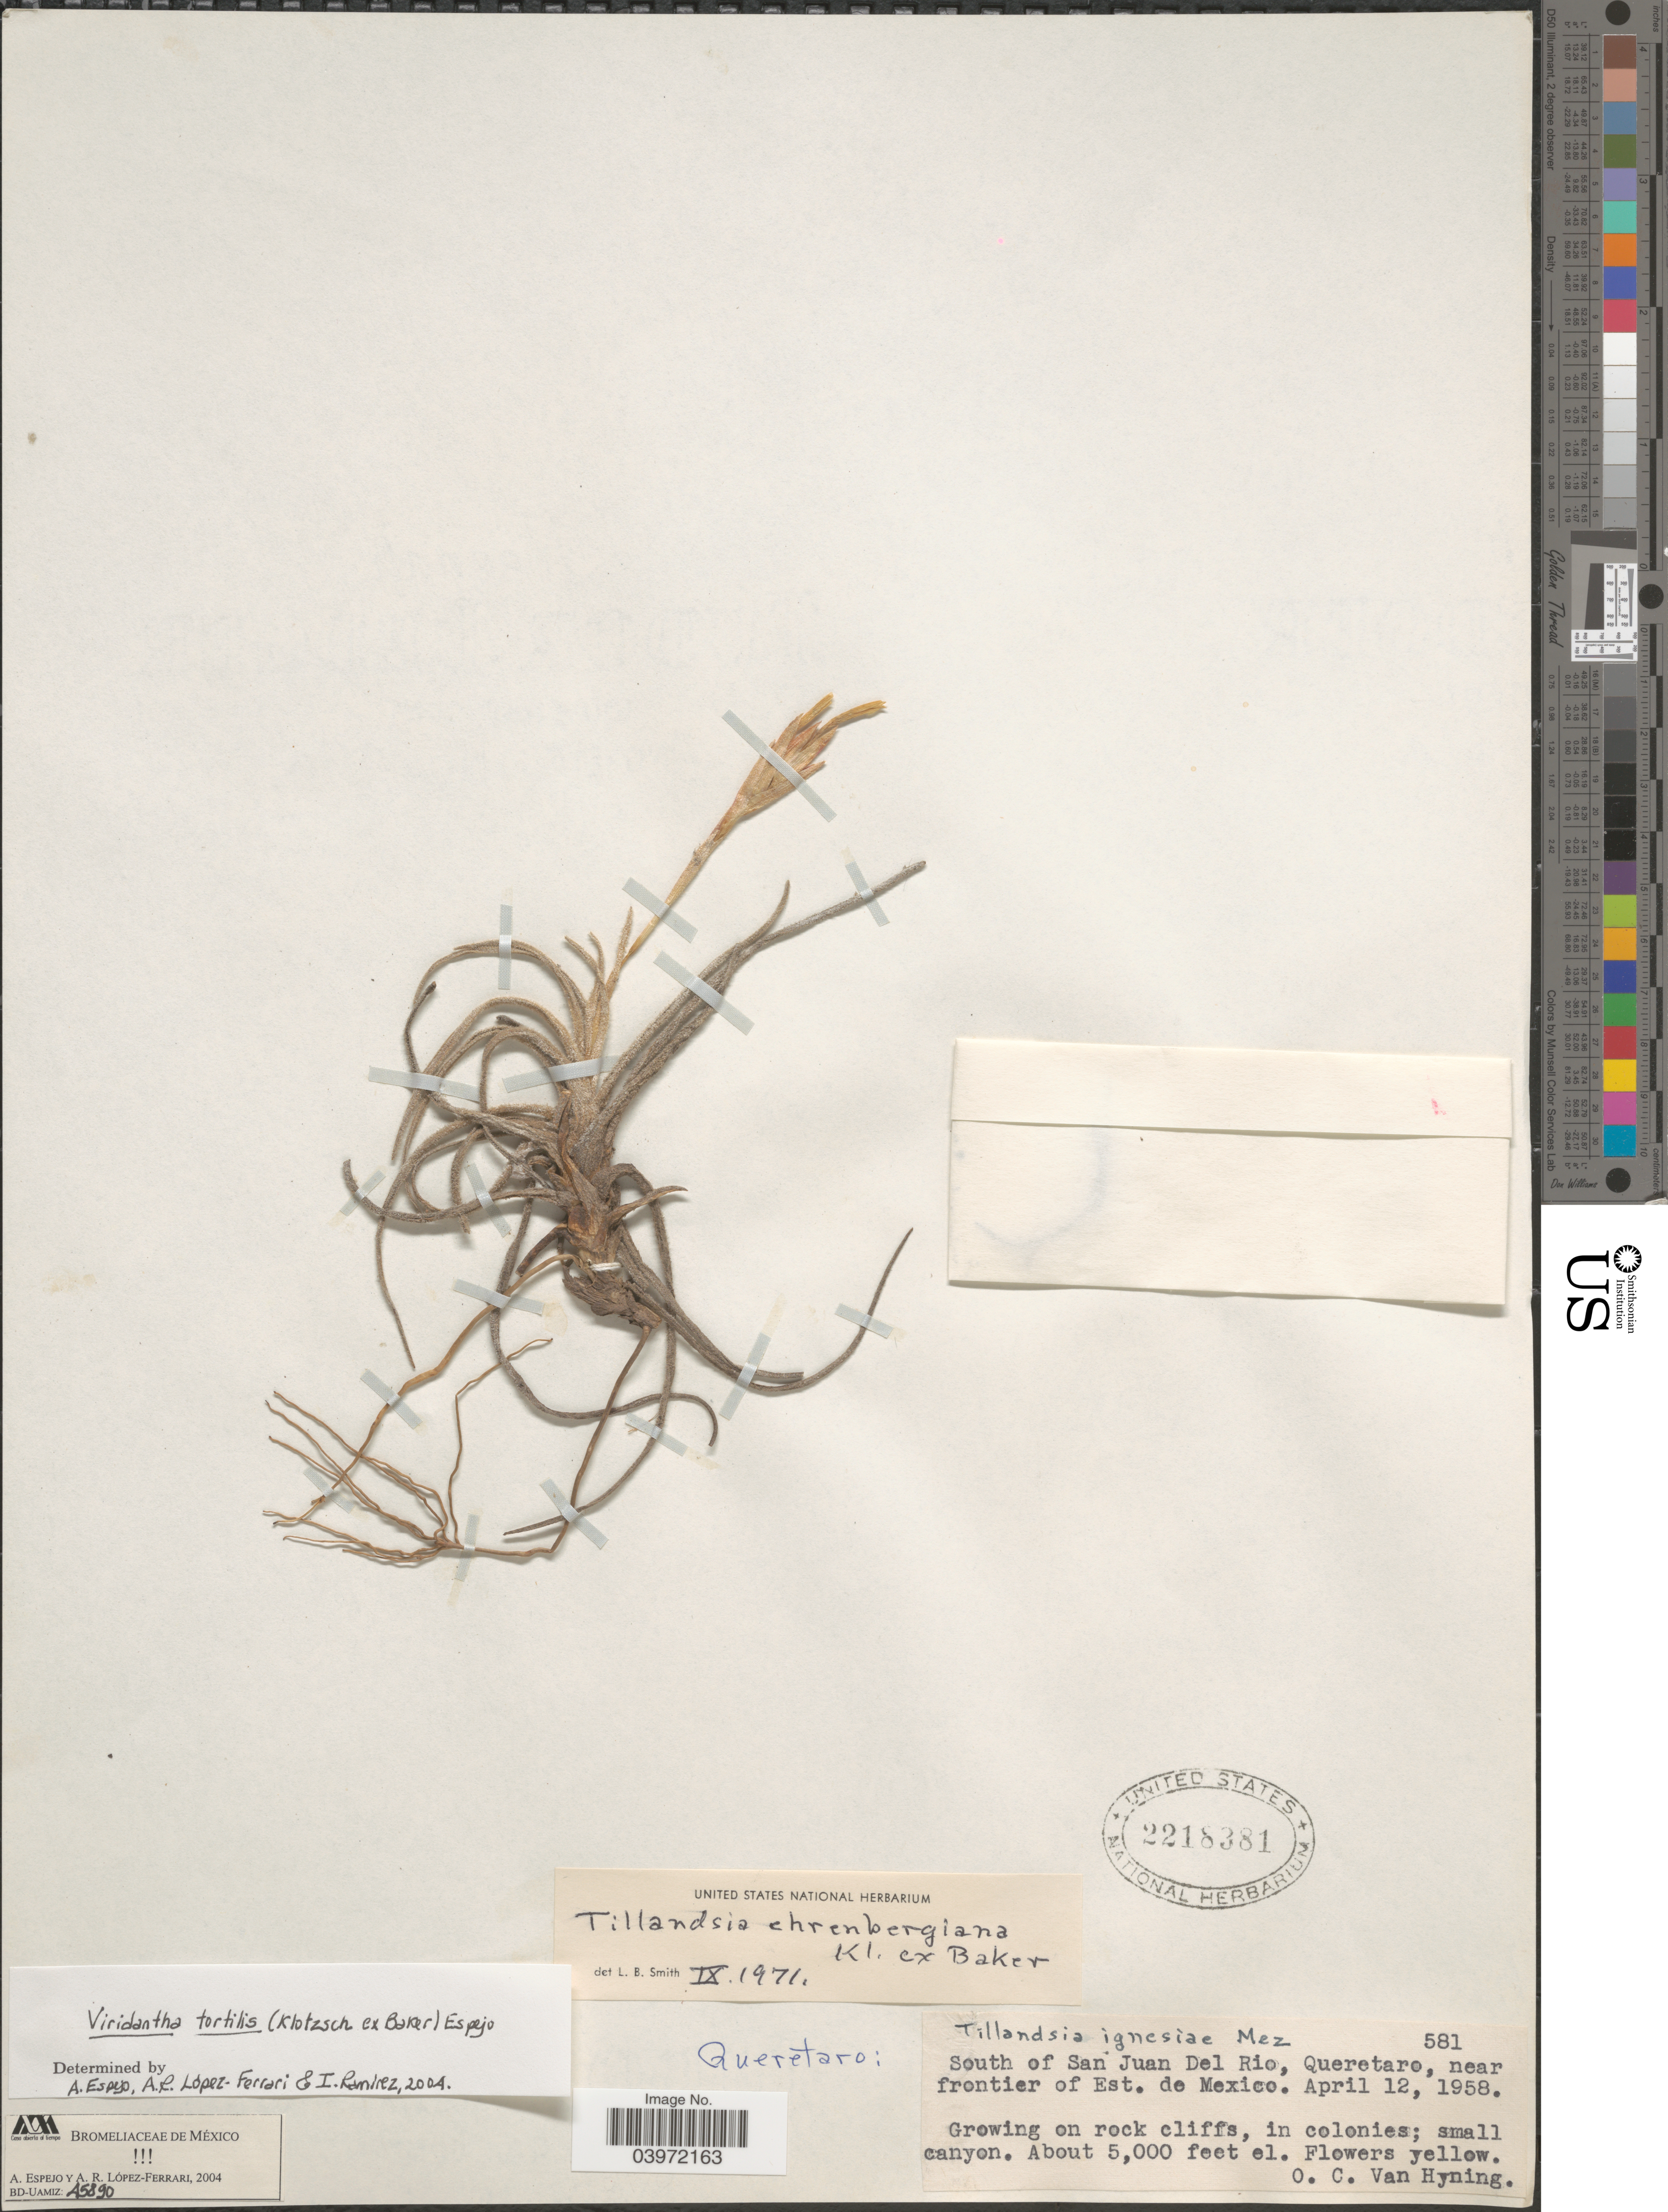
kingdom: Plantae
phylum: Tracheophyta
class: Liliopsida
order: Poales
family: Bromeliaceae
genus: Tillandsia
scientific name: Tillandsia tortilis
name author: Klotzsch ex Baker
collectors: O. Van Hyning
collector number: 581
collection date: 1958-04-12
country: Mexico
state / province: Querétaro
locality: Queretaro: South of San Juan Del Rio, Queretaro, near frontier of Est. de Mexico.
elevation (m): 1524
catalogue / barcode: US 2218381